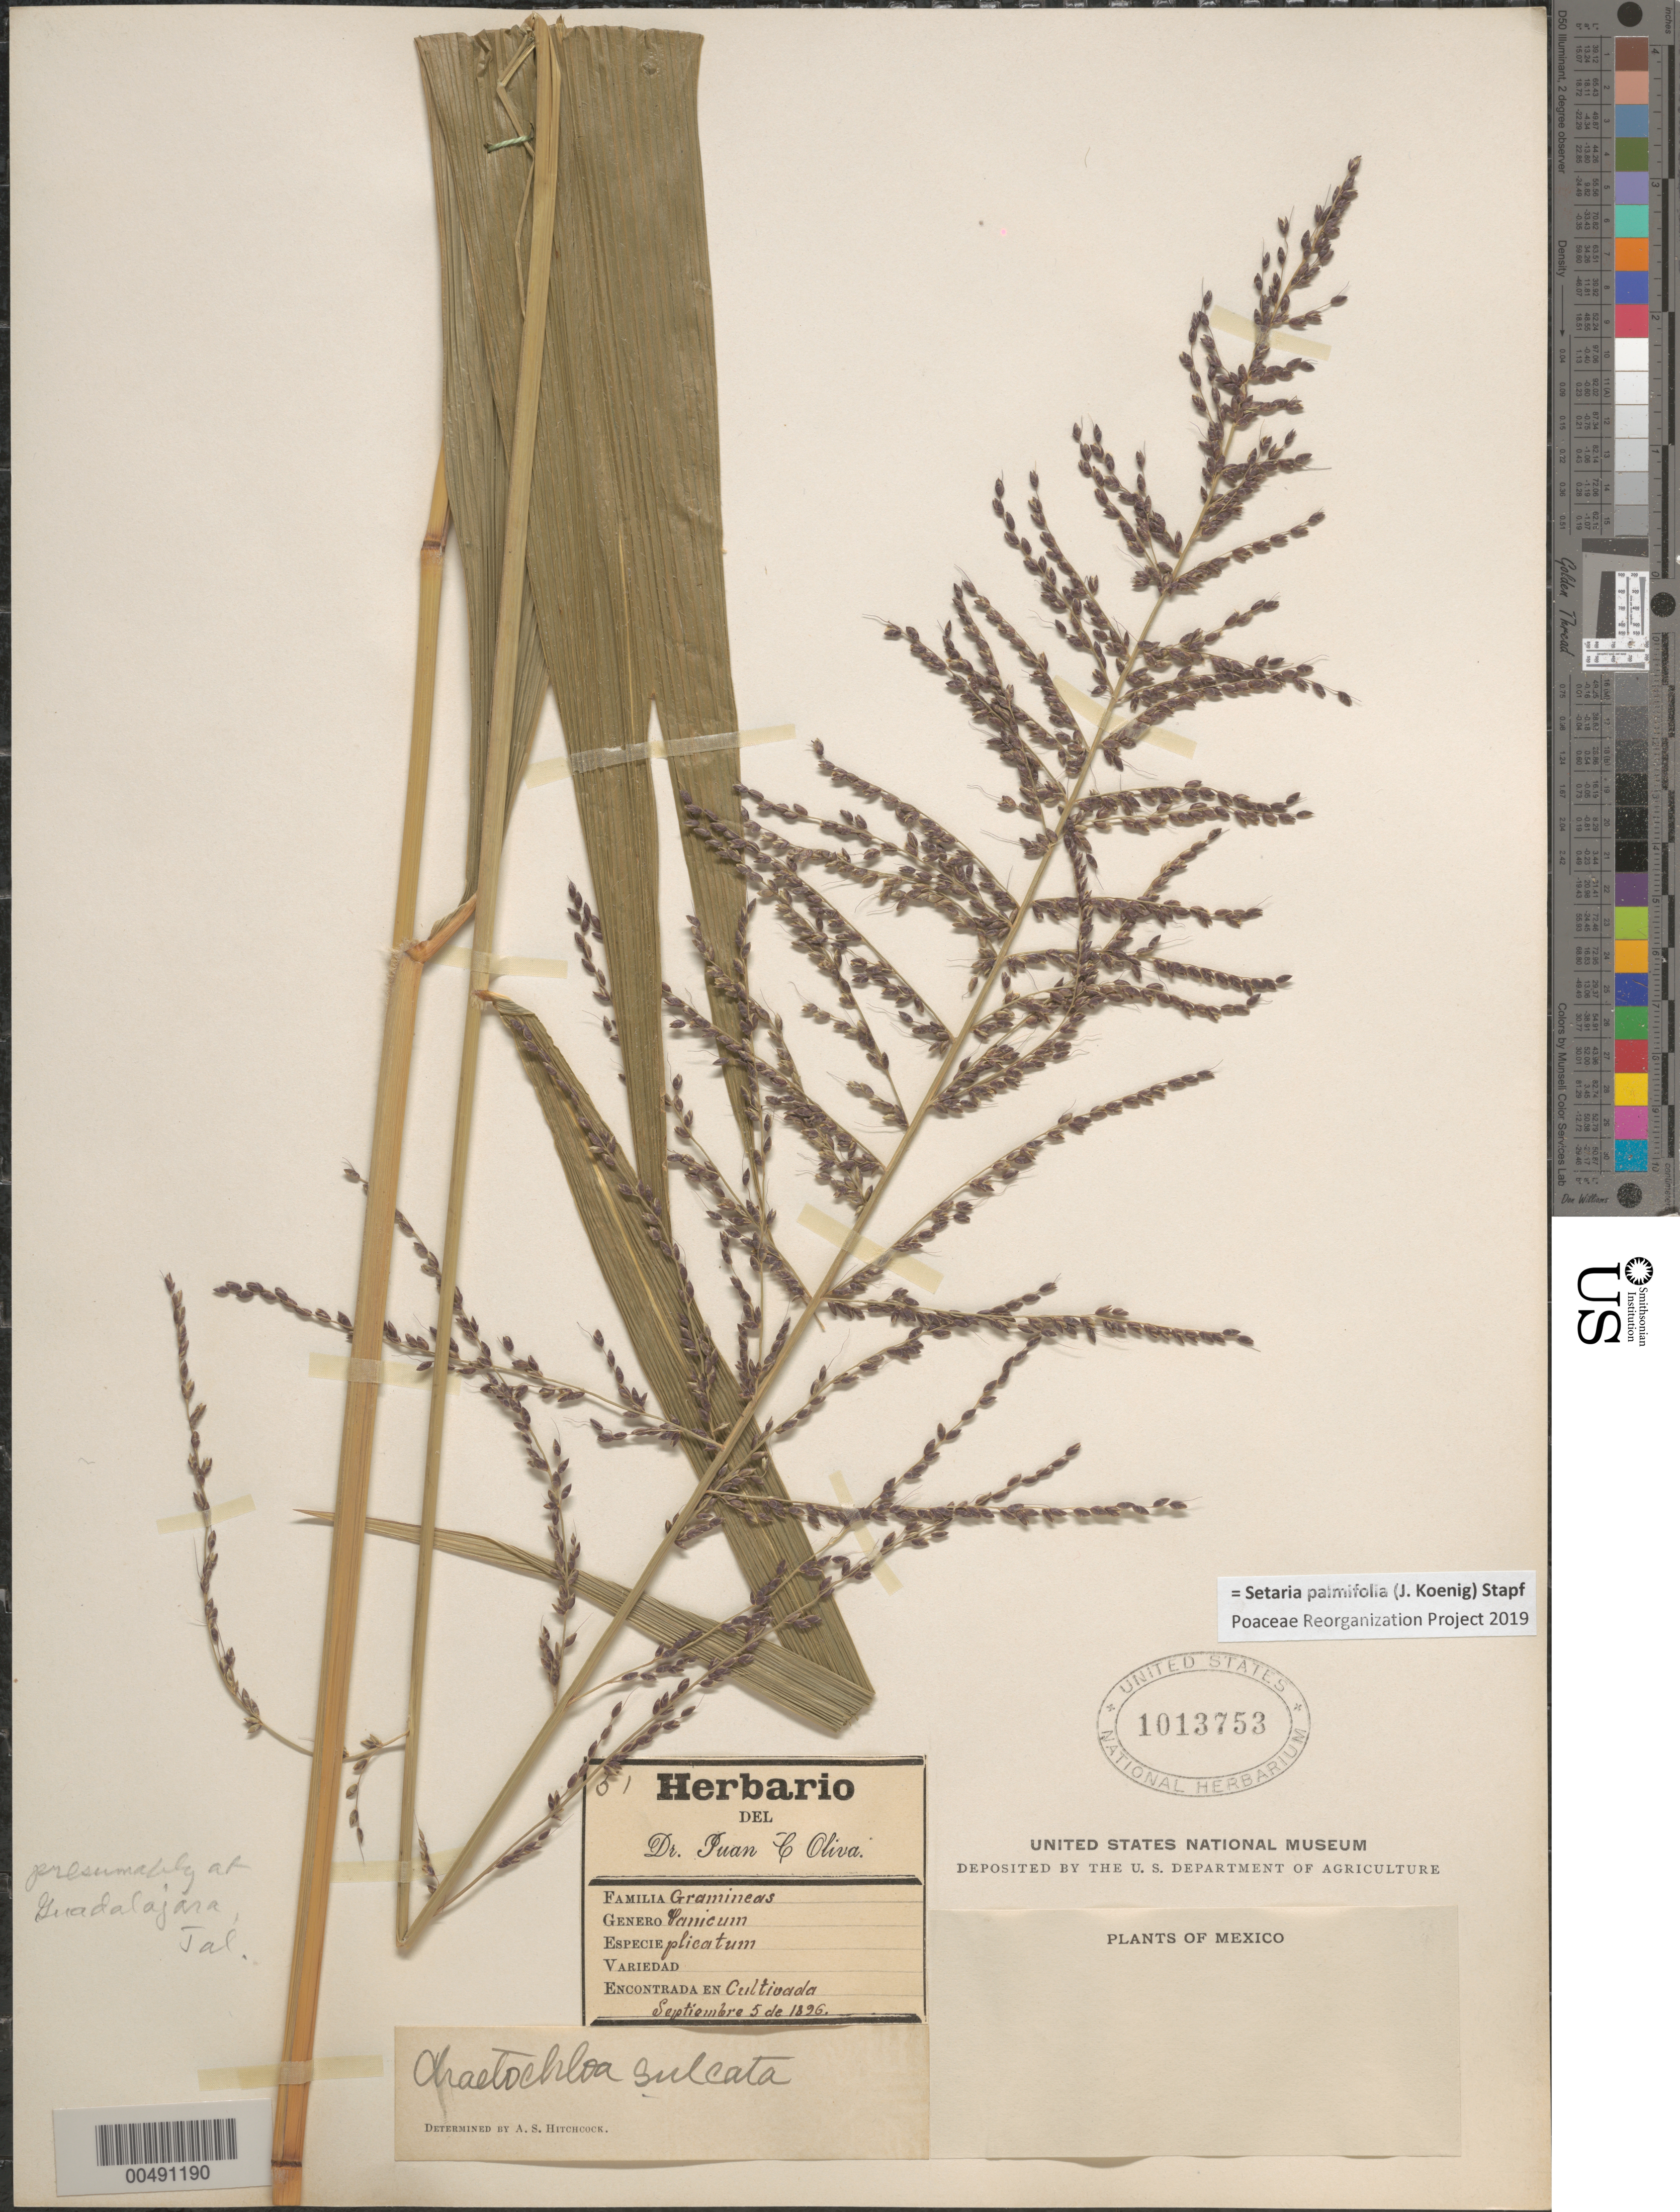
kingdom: Plantae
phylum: Tracheophyta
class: Liliopsida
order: Poales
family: Poaceae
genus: Setaria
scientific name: Setaria palmifolia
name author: (J. Koenig) Stapf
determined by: Poaceae Reorganization Project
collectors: J. C. Oliva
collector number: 51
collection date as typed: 5 Sep 1896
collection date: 1896-09-05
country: Mexico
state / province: Jalisco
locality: Guadalajara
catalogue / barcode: US 1013753